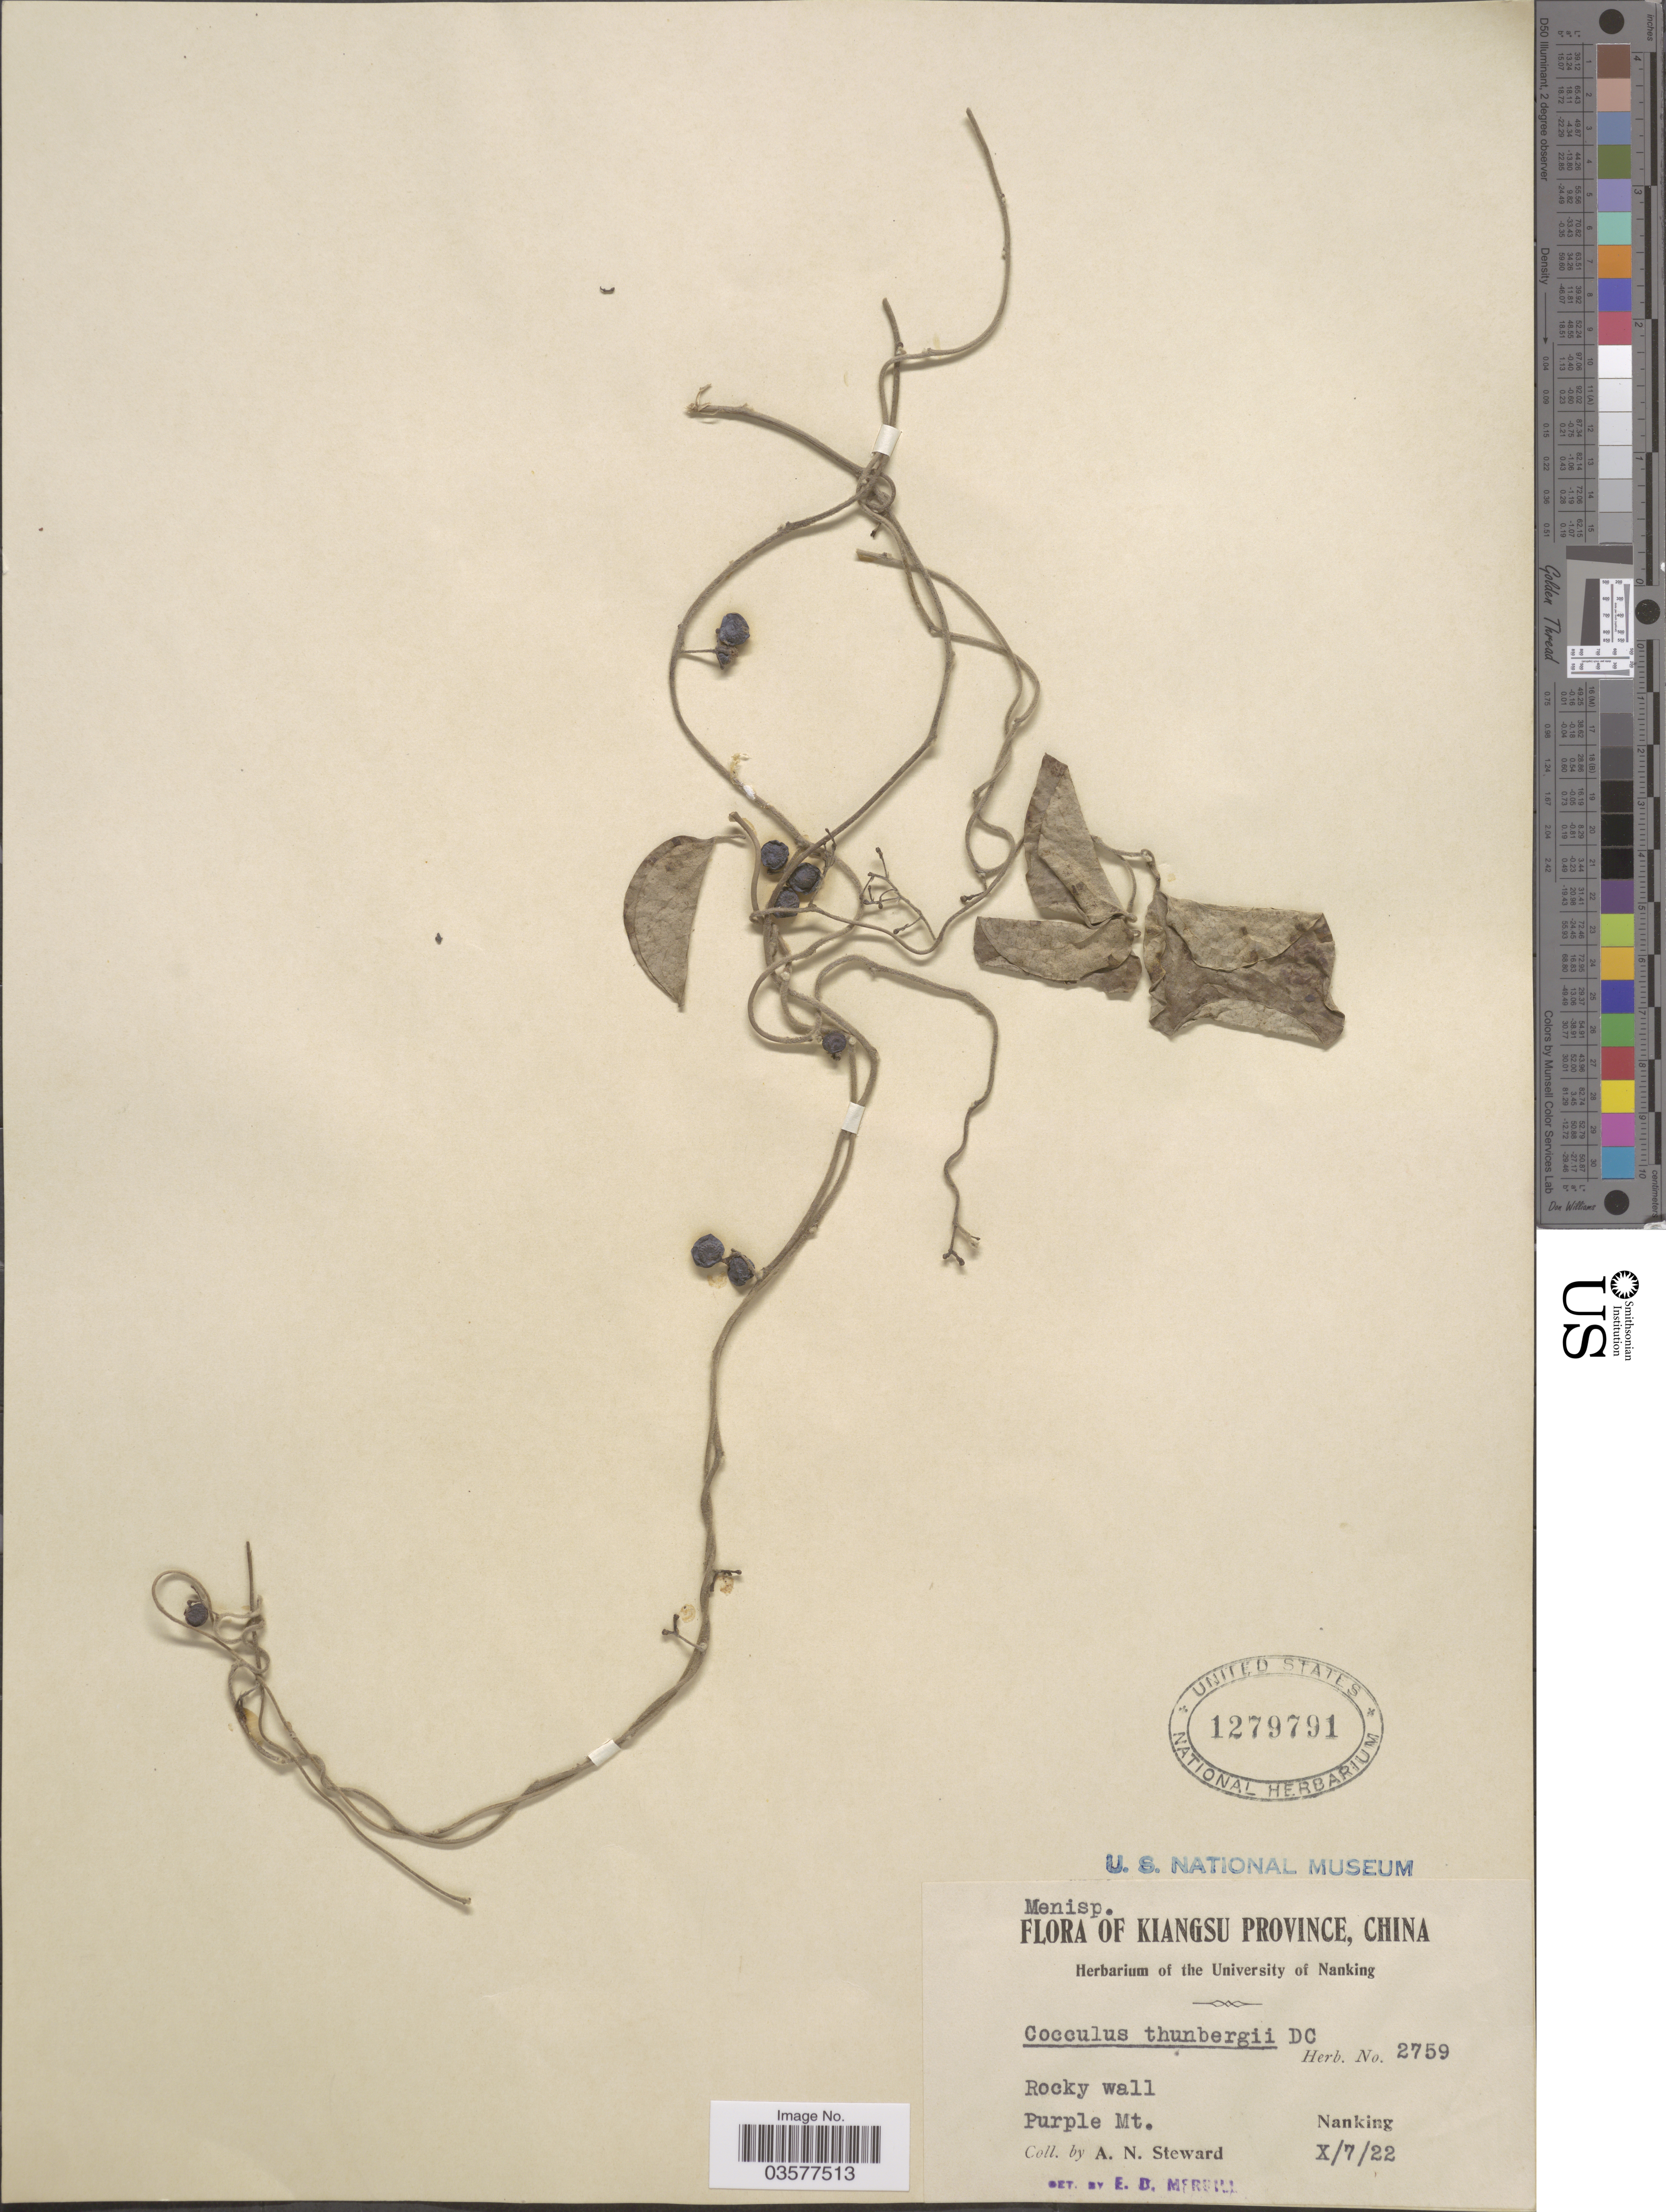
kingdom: Plantae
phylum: Tracheophyta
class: Magnoliopsida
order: Ranunculales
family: Menispermaceae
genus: Cocculus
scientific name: Cocculus orbiculatus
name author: (L.) DC.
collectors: A. N. Steward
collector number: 2759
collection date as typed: Transcribed d/m/y: 7/10/22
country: China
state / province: Jiangsu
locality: Kiangsu Province. Rocky wall Purple Mt. Nanking.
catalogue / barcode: US 1279791